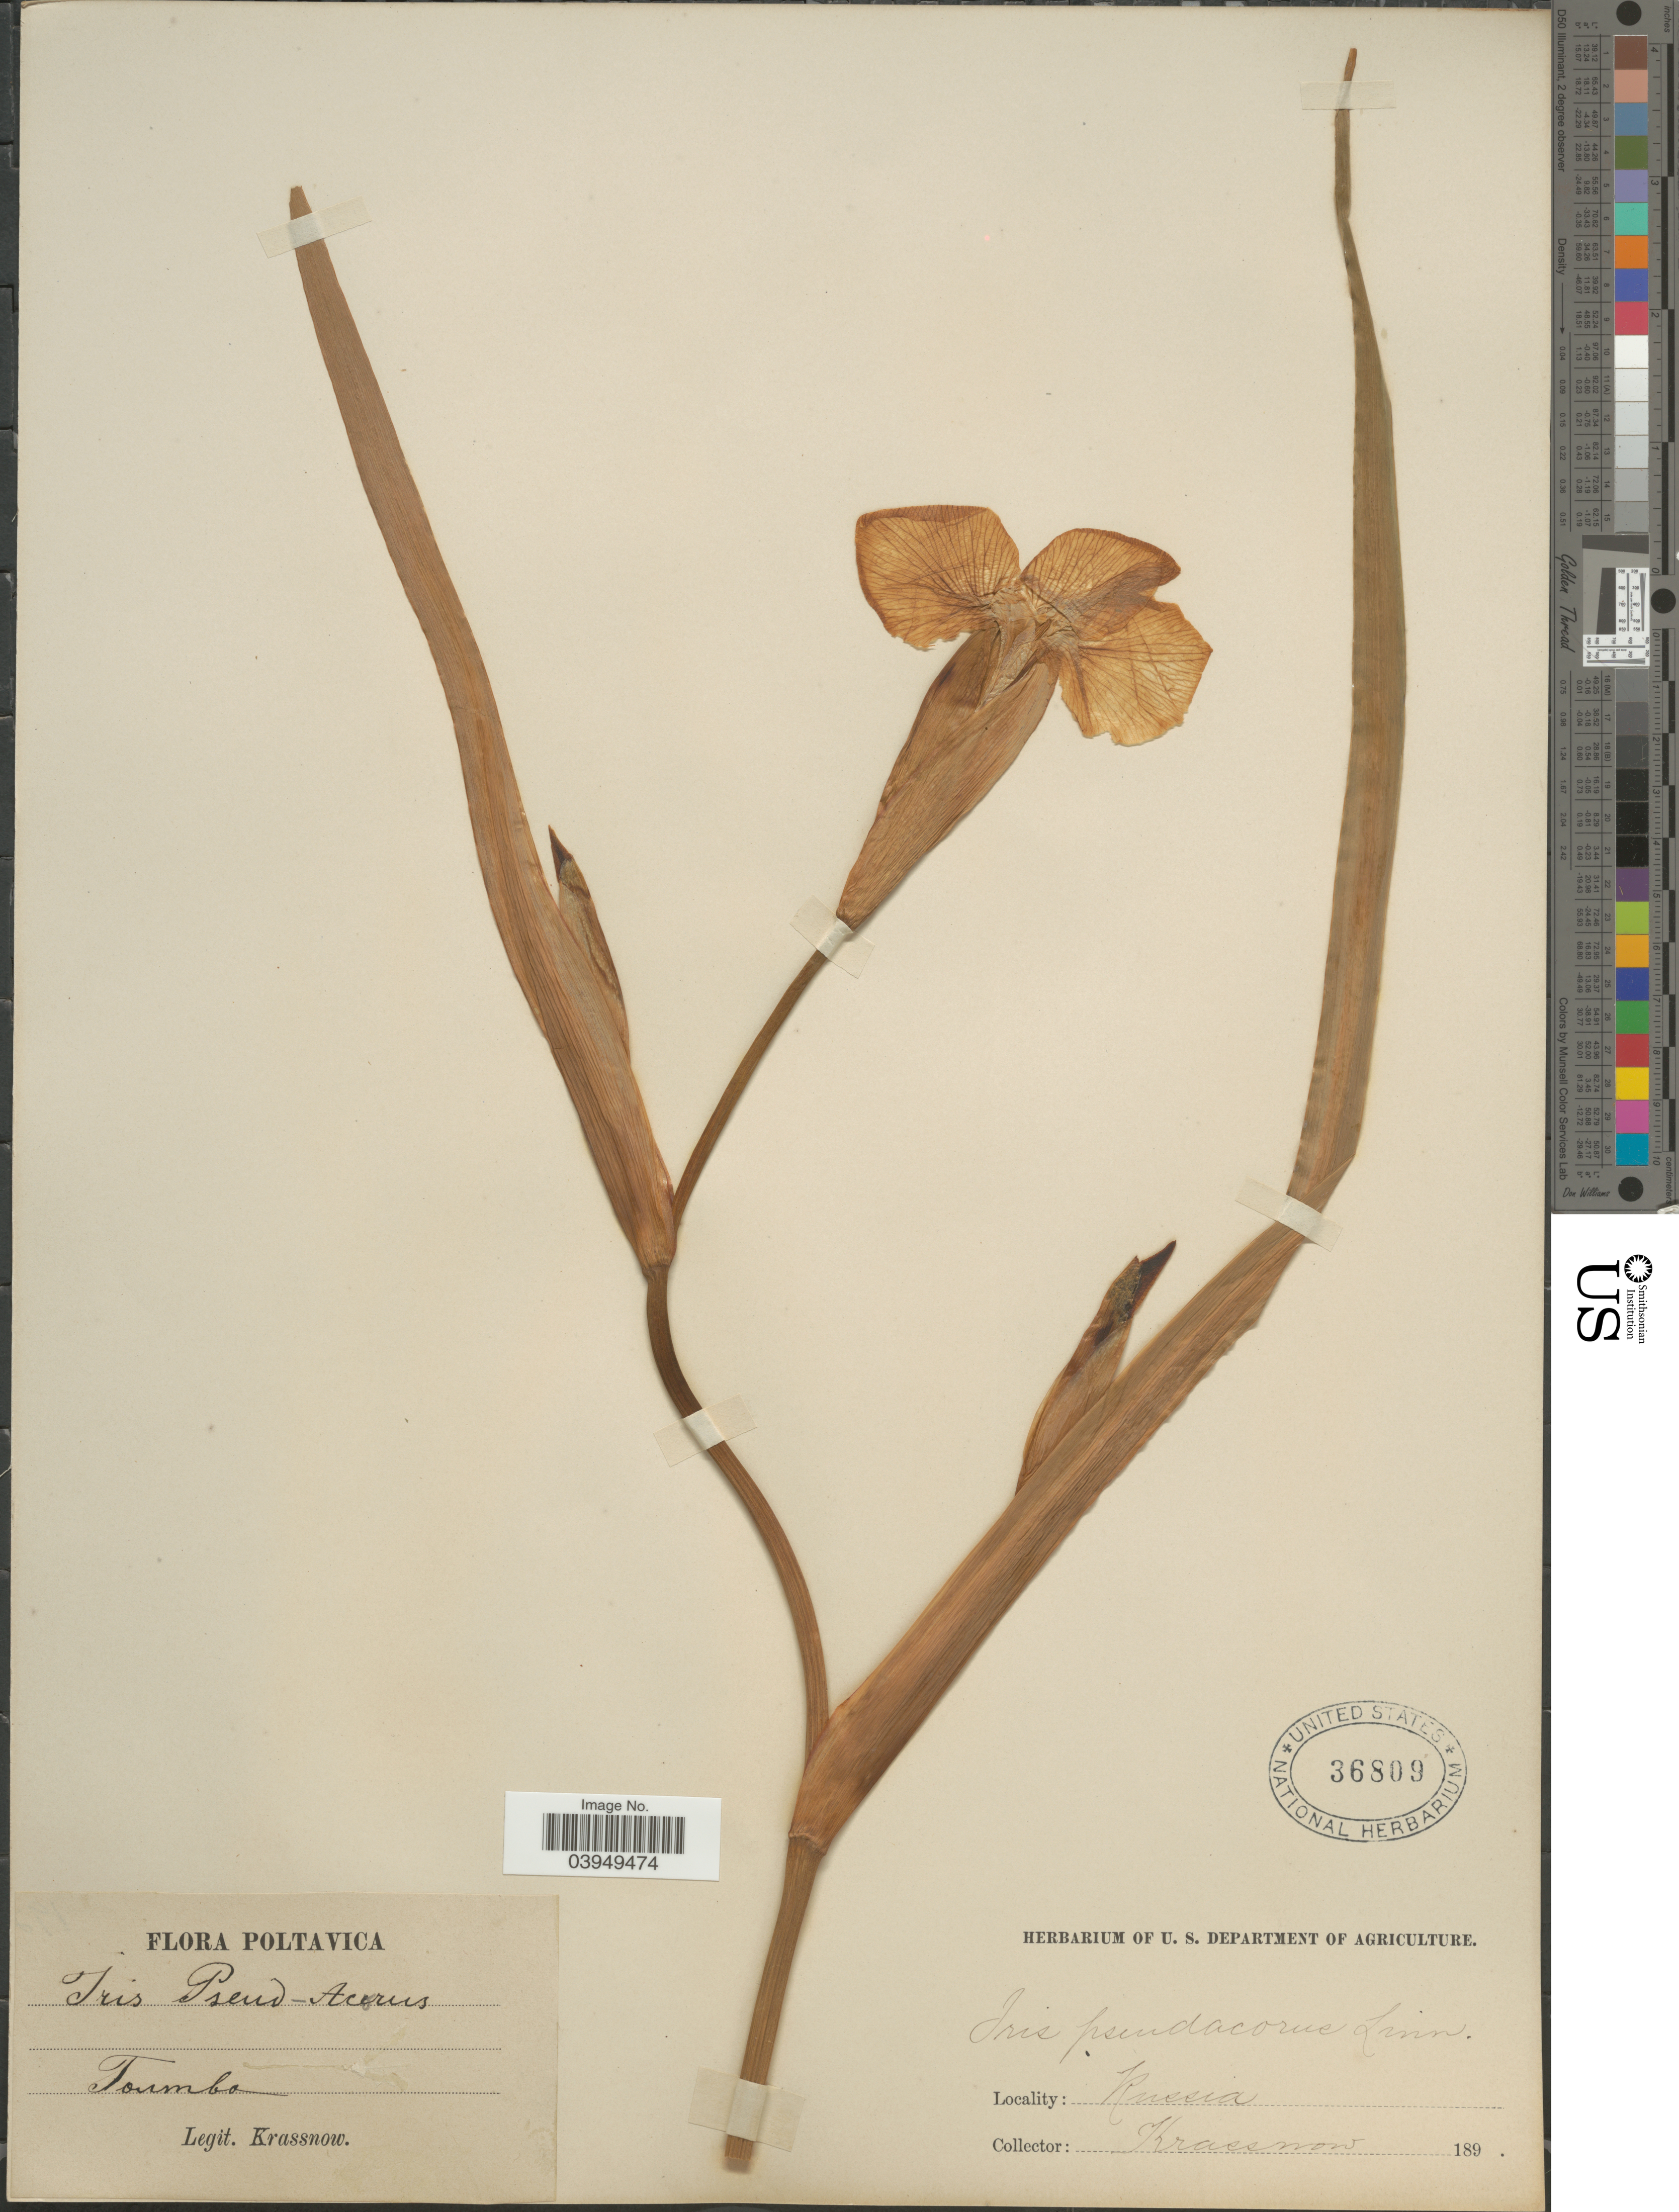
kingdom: Plantae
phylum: Tracheophyta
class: Liliopsida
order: Asparagales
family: Iridaceae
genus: Iris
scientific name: Iris pseudacorus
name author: L.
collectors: -. Krassnow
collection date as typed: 189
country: Ukraine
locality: Poltavica. Toumbo. Russia.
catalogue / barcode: US 36809